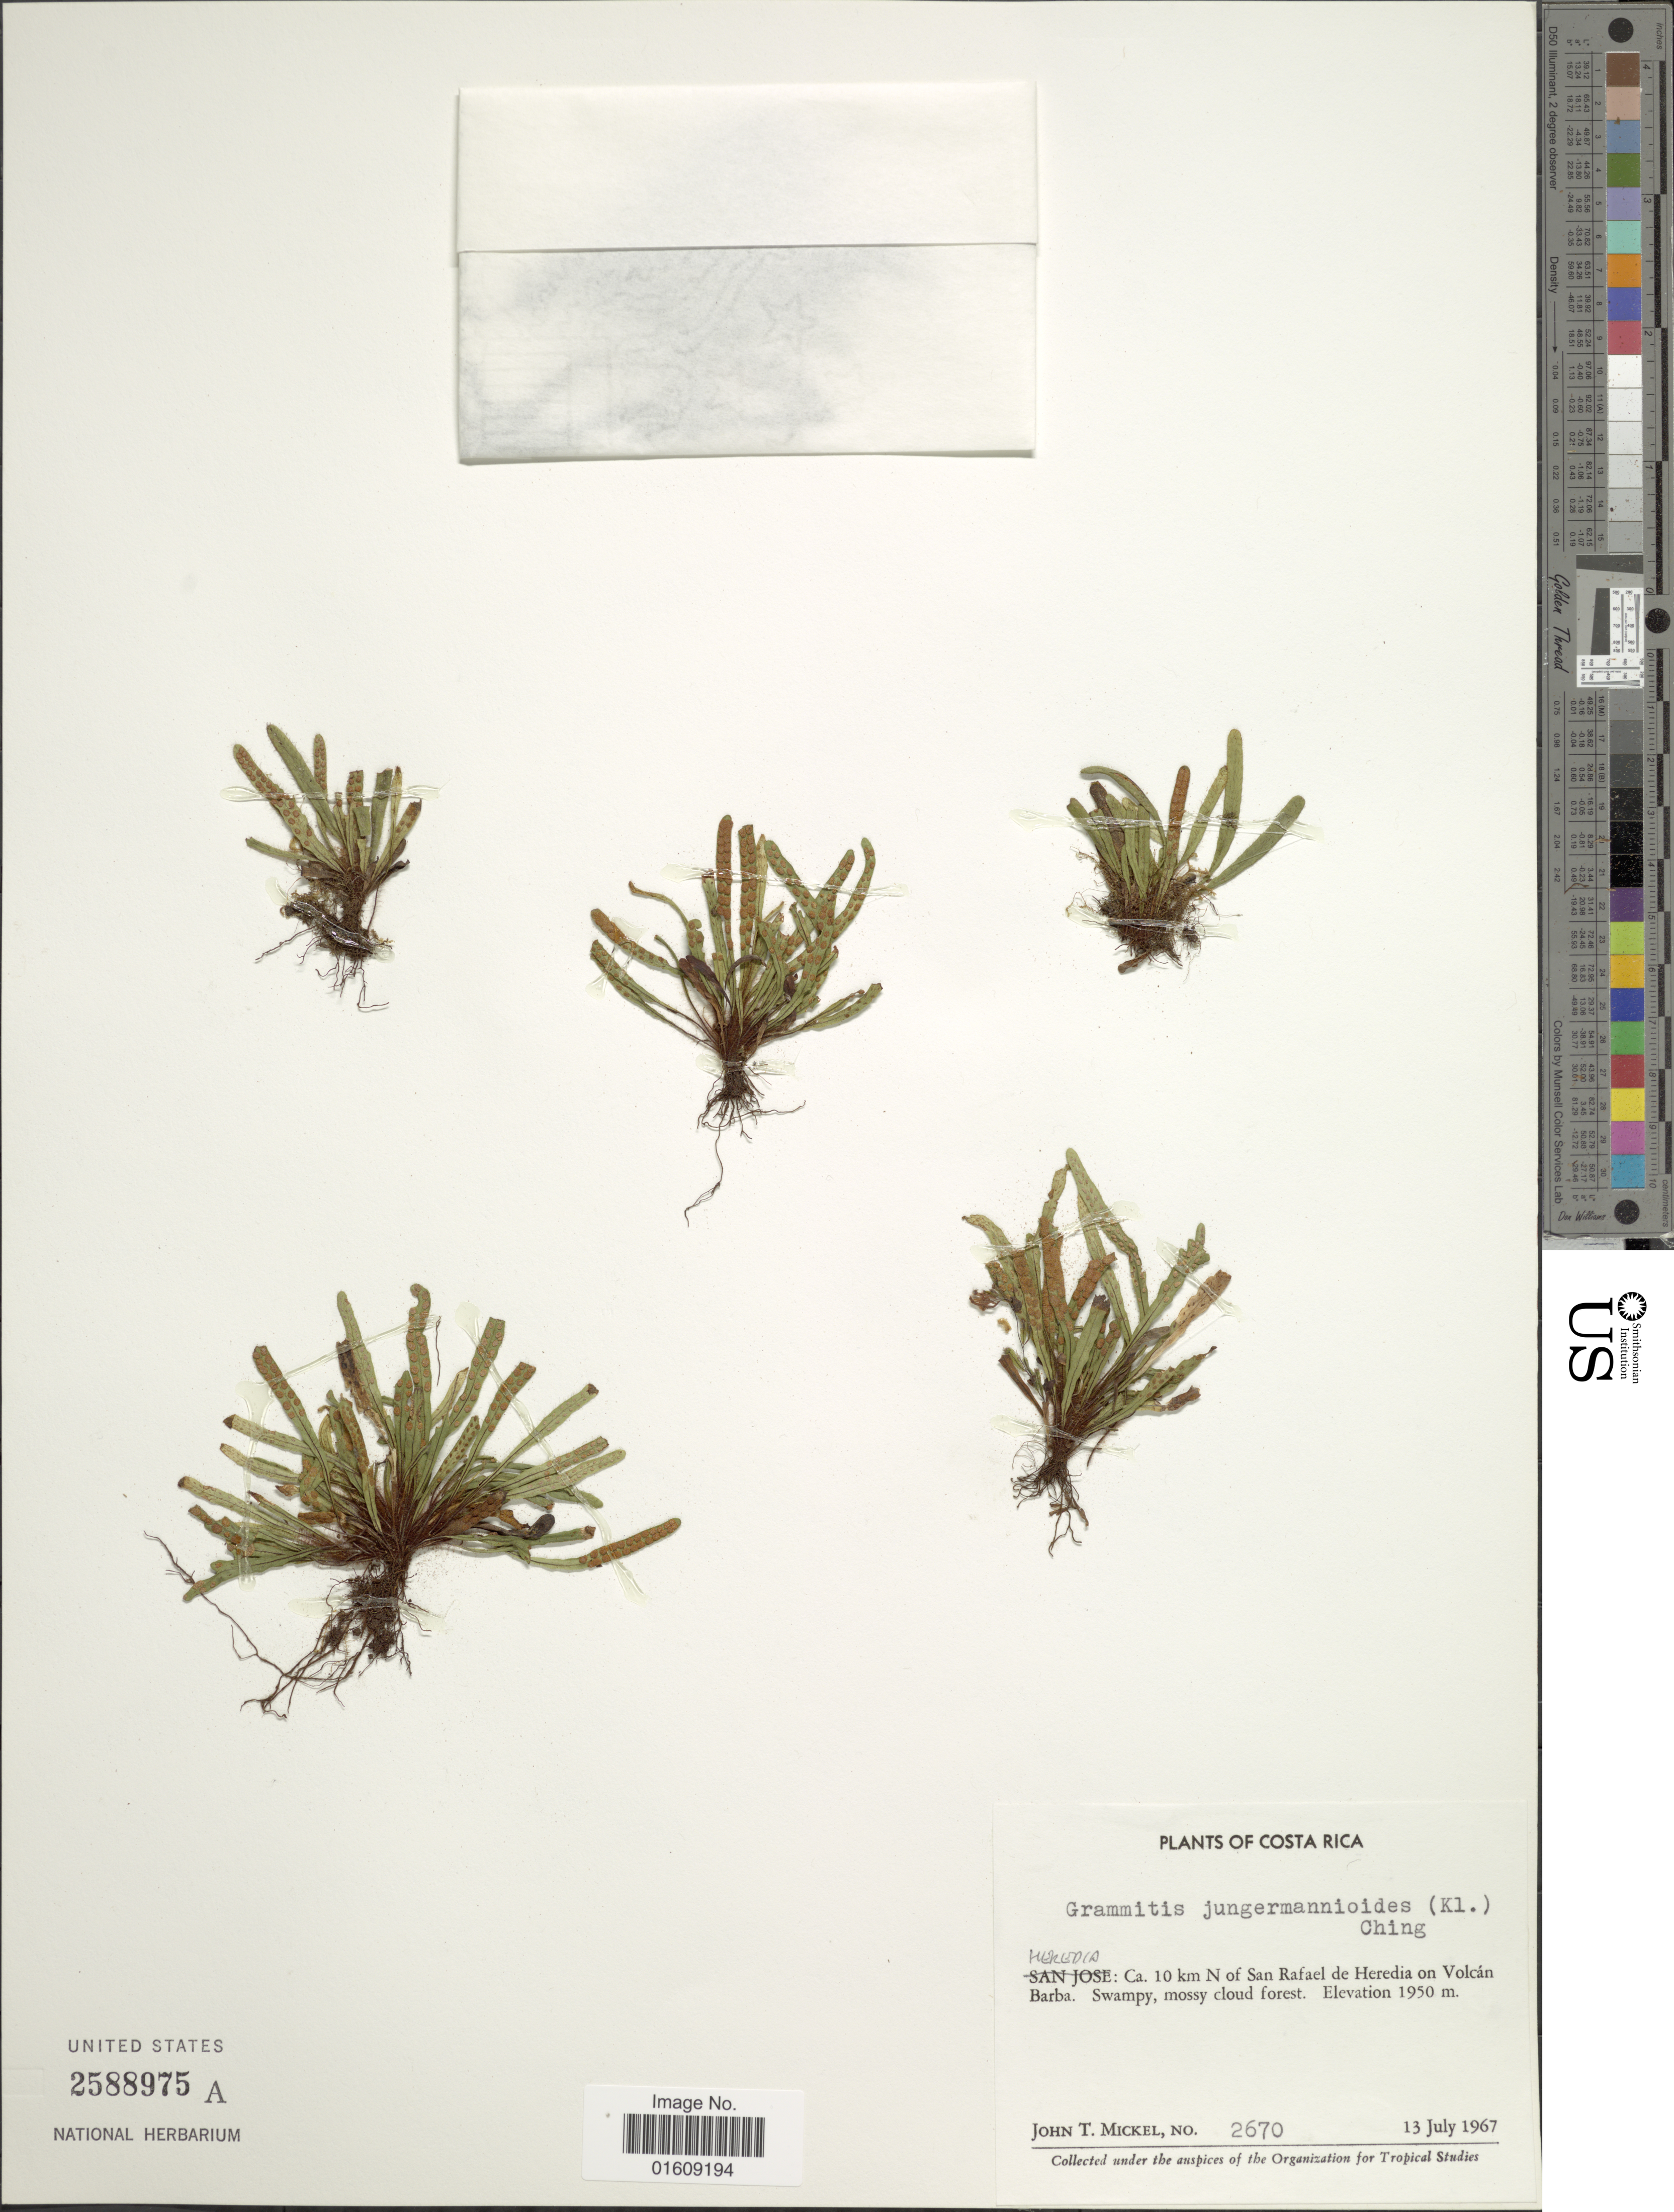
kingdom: Plantae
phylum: Tracheophyta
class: Polypodiopsida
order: Polypodiales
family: Polypodiaceae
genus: Ceradenia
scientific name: Ceradenia jungermannioides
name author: (Klotzsch) L.E. Bishop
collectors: J. T. Mickel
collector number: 2670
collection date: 1967-07-13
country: Costa Rica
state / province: Heredia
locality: Costa Rica, Heredia: ca. 10 km N of San Rafael de Heredia on Volcán Barba.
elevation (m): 1950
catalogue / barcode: US 2588975A